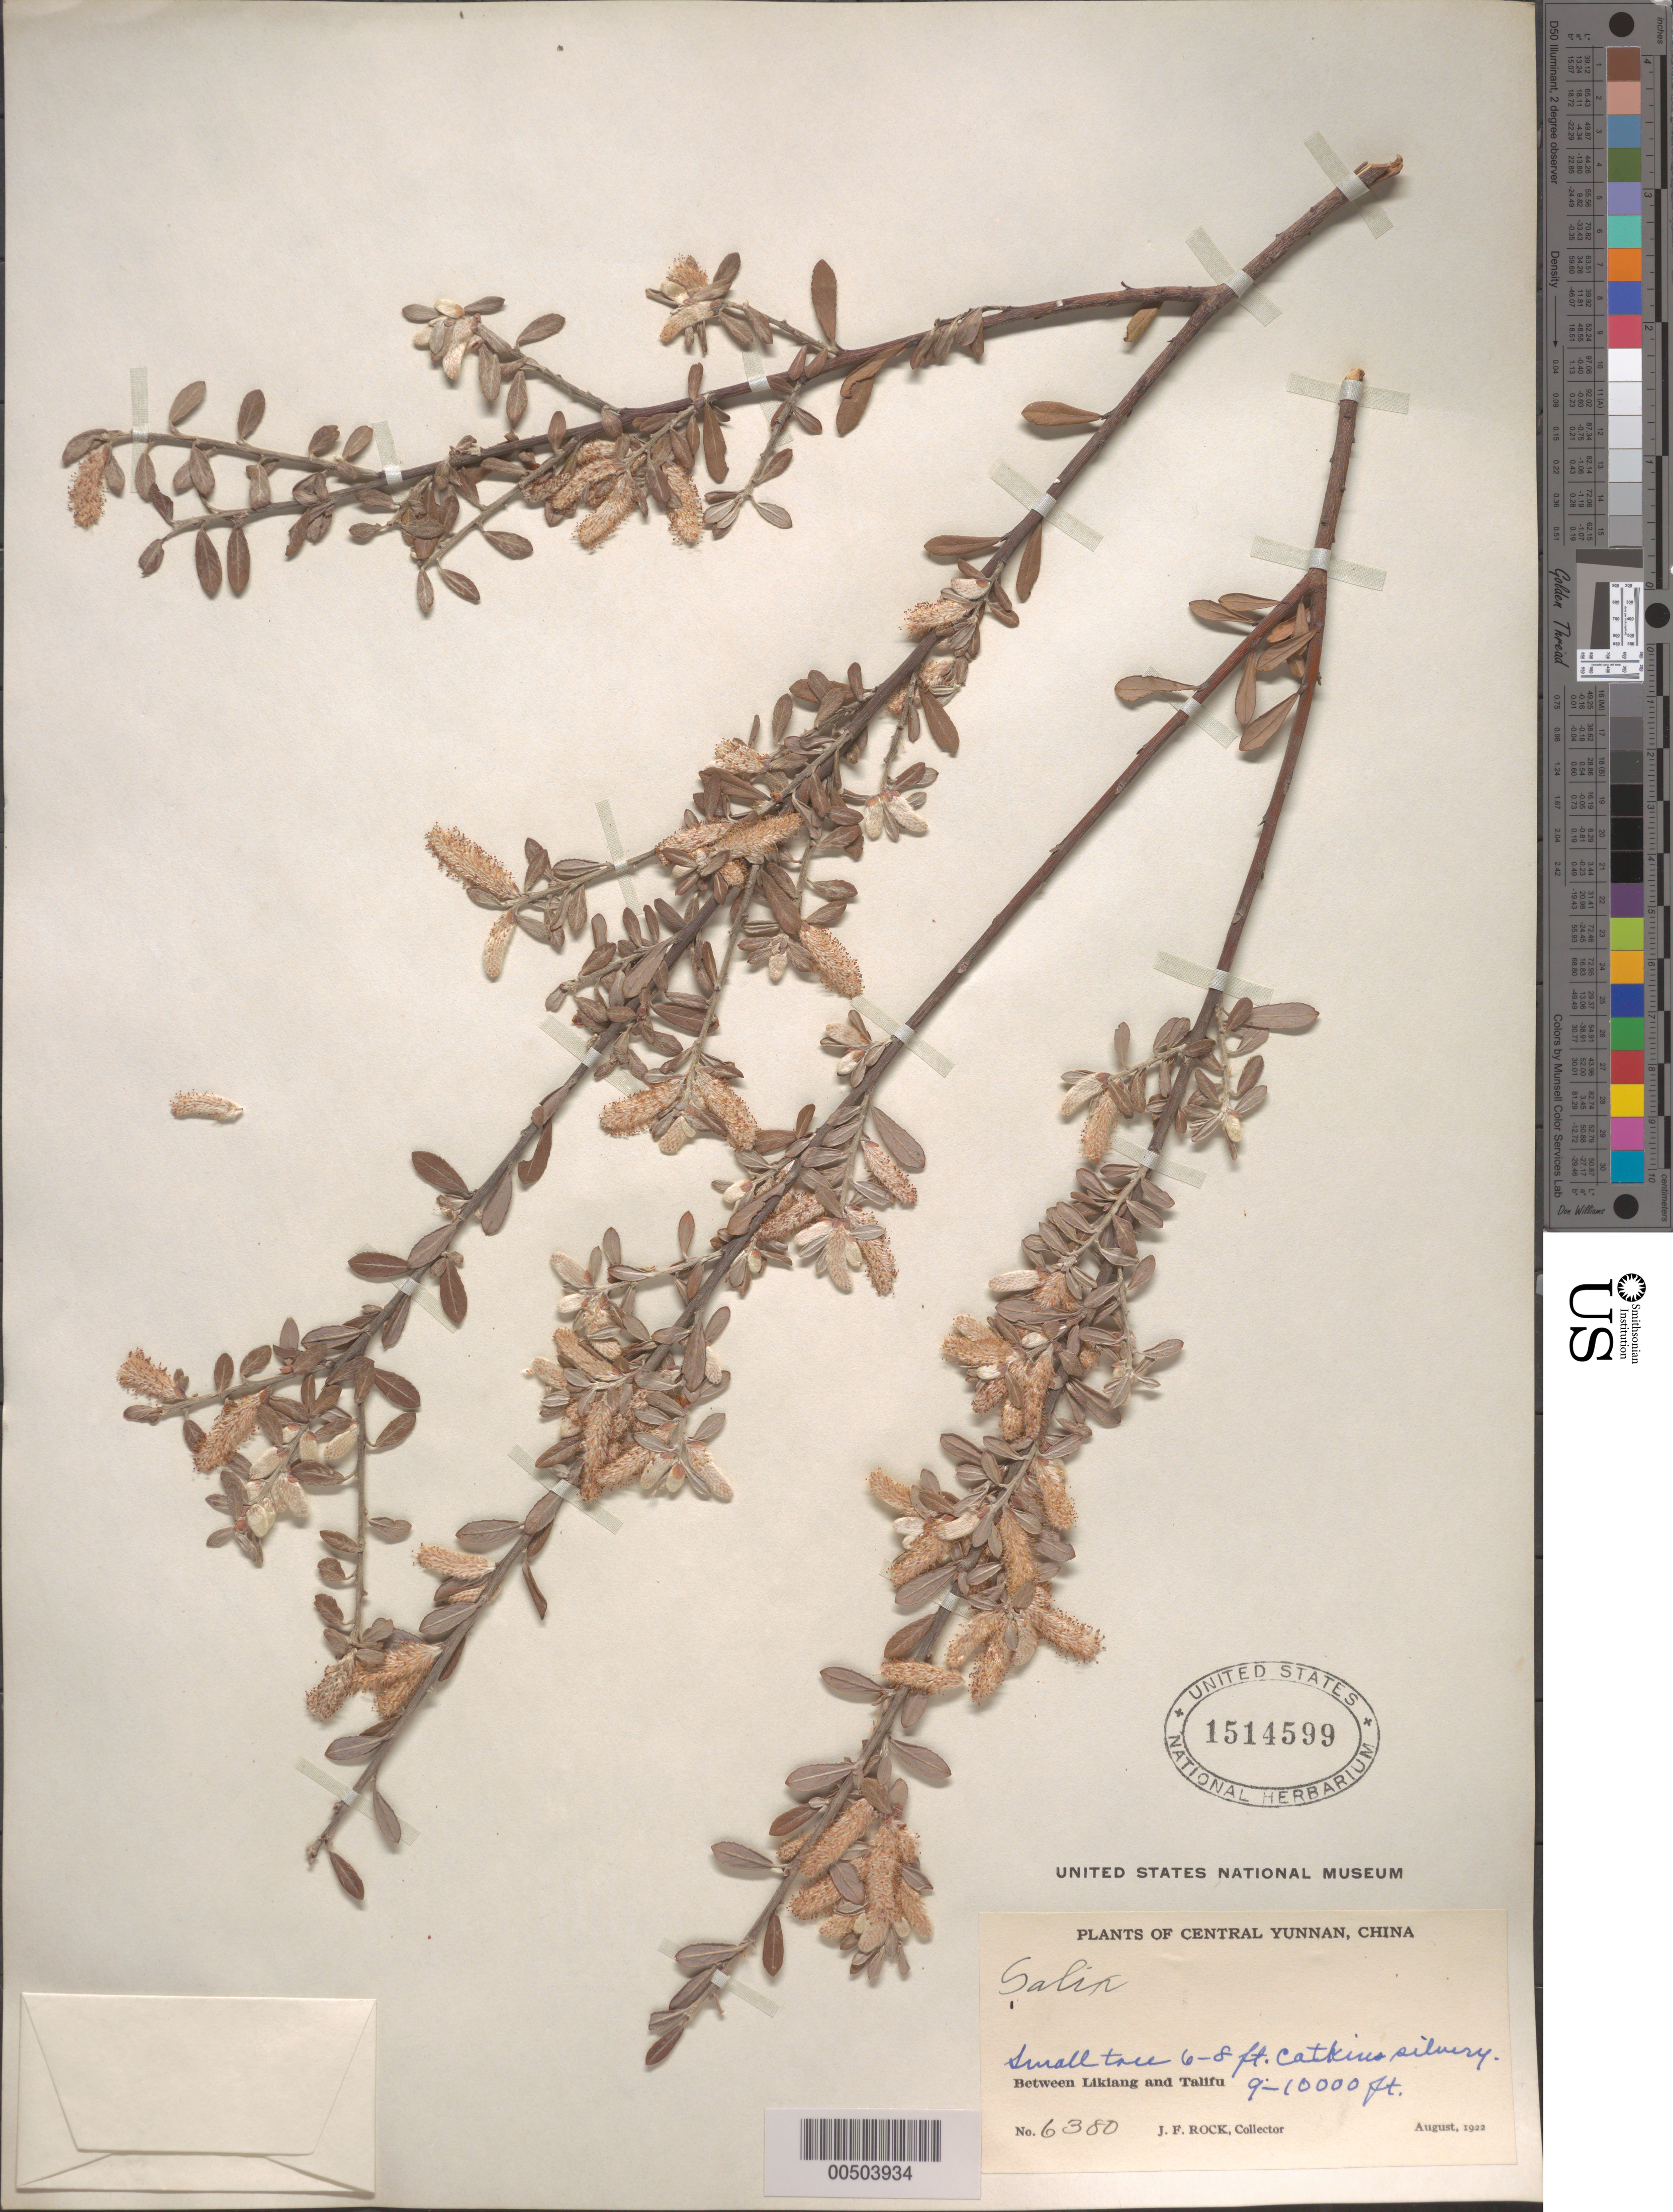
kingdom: Plantae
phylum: Tracheophyta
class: Magnoliopsida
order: Malpighiales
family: Salicaceae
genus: Salix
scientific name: Salix sp.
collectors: J. F. Rock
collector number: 6380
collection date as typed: Aug 1922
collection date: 1922-08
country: China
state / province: Yunnan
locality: Between Likiang and Talifu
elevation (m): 3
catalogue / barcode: US 1514599